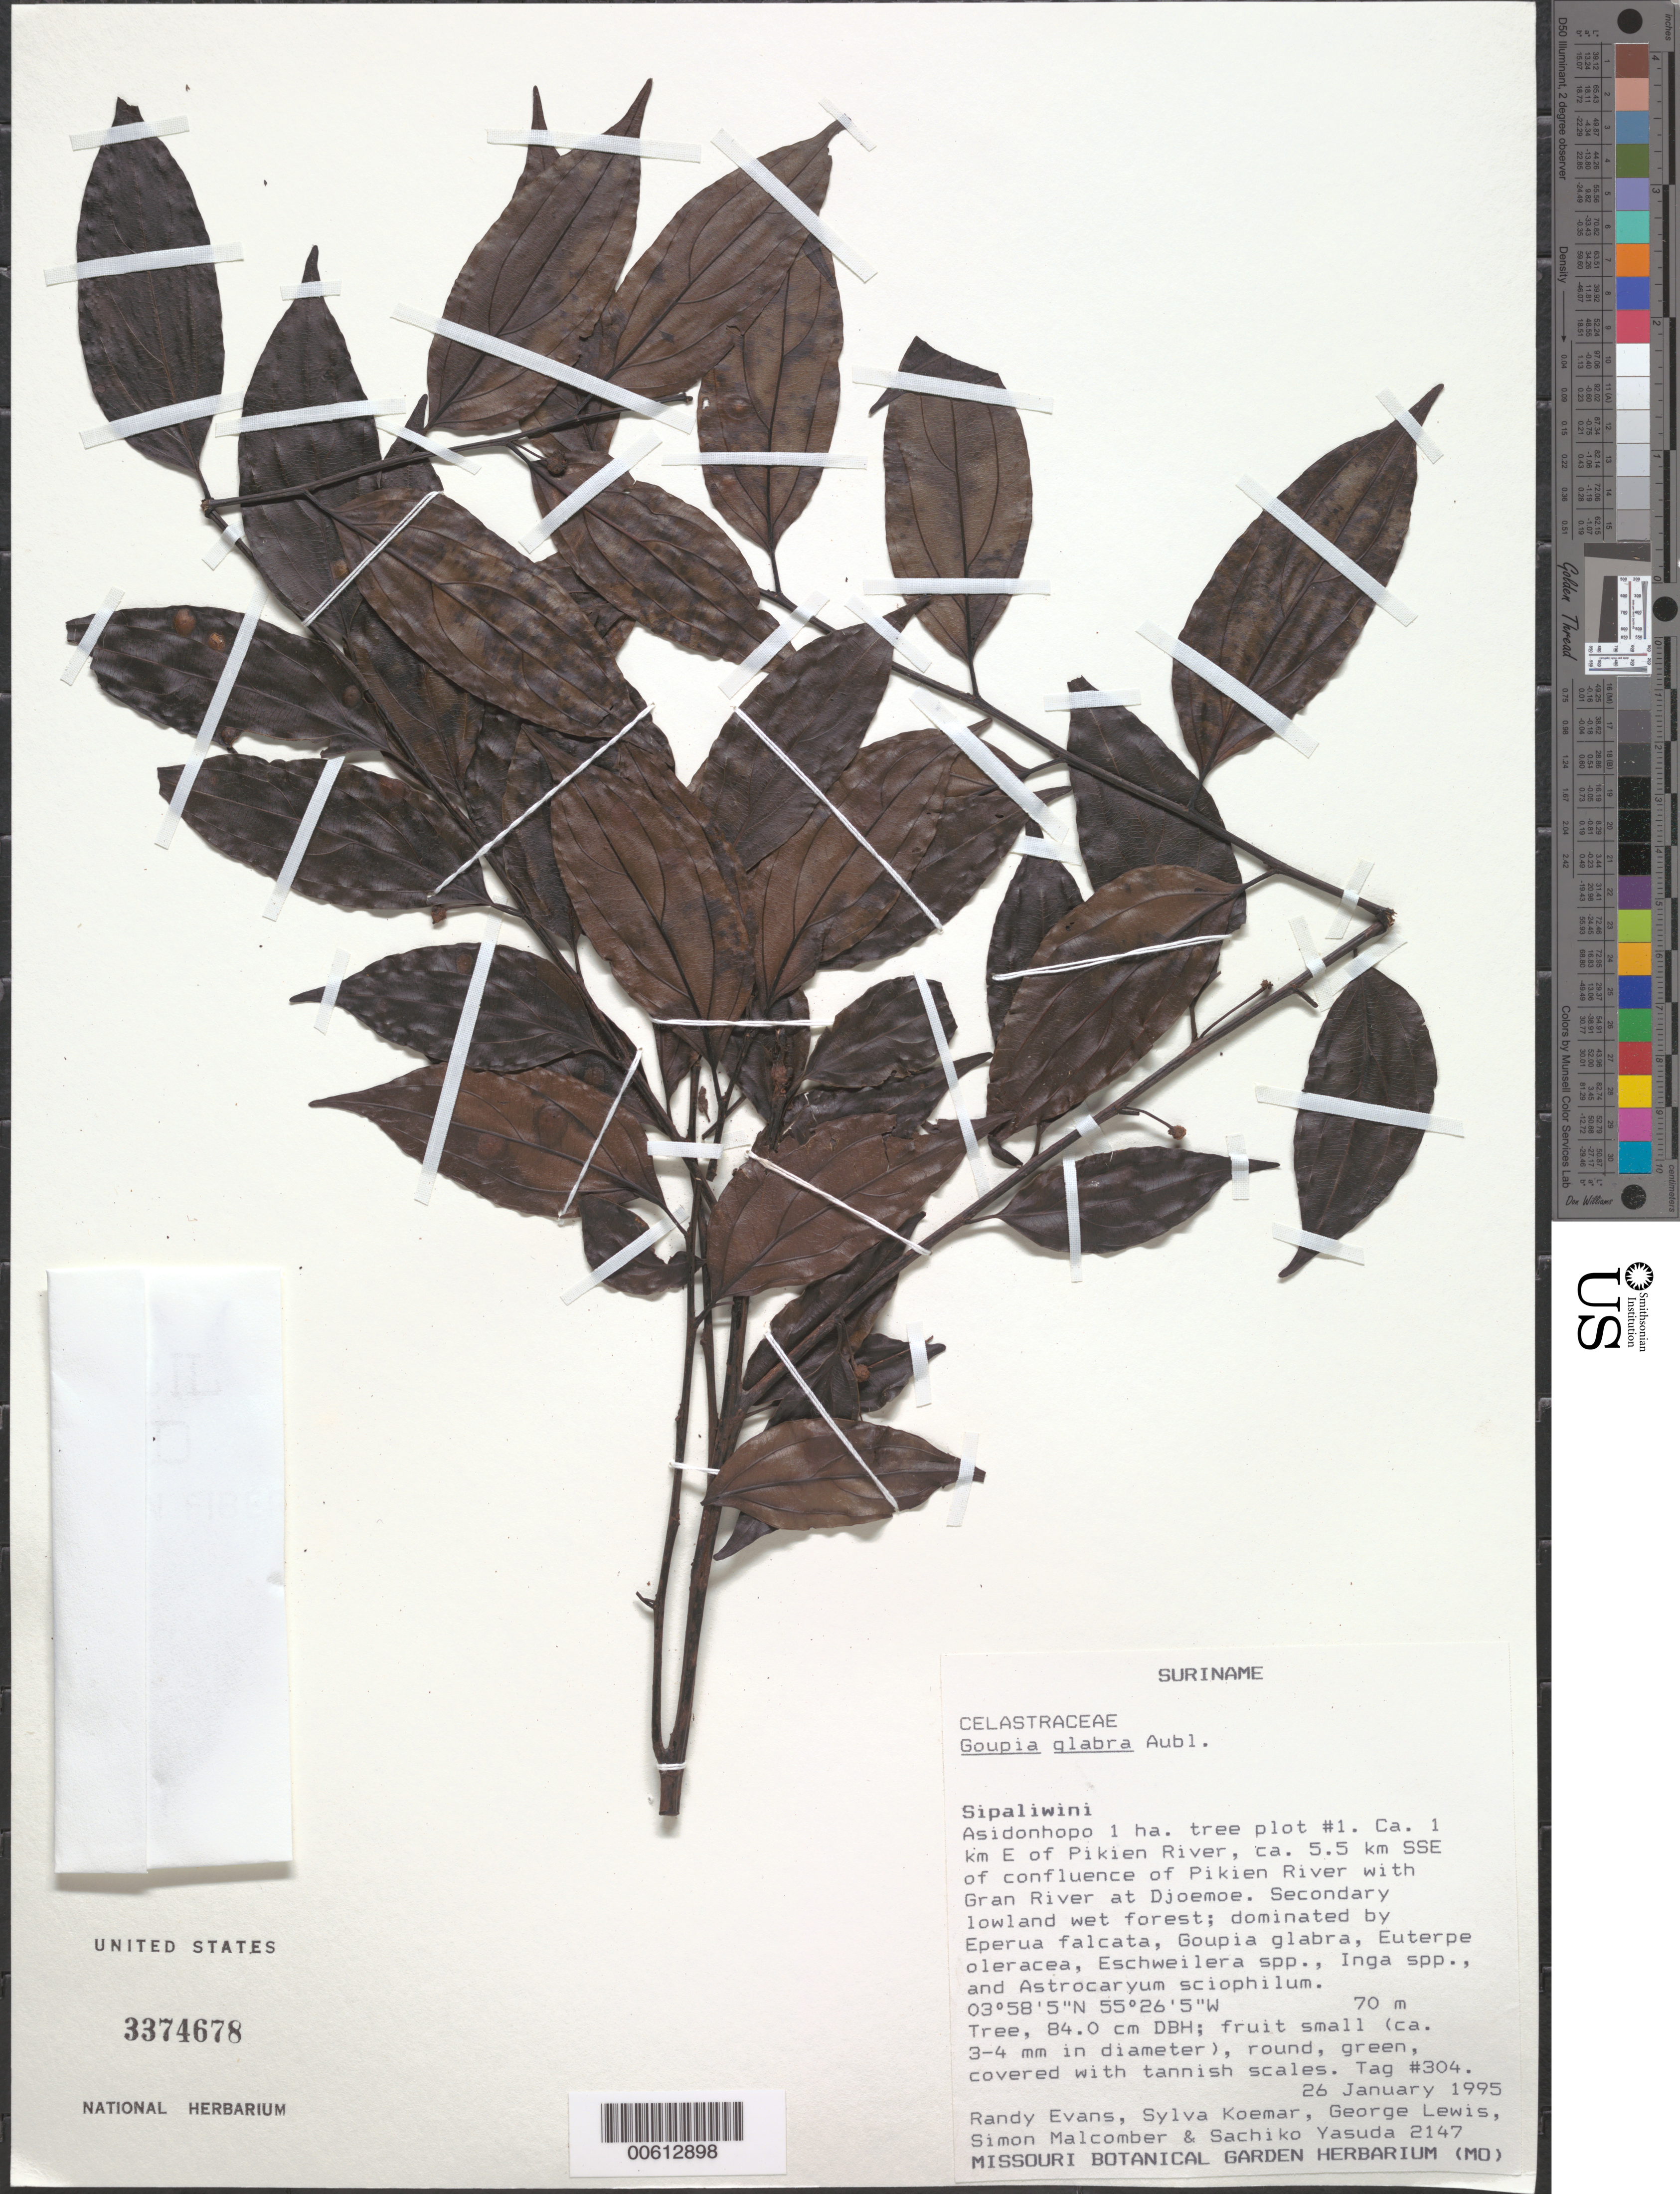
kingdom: Plantae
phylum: Tracheophyta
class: Magnoliopsida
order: Malpighiales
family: Goupiaceae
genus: Goupia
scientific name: Goupia glabra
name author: Aubl.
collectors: R. Evans, S. Koemar, G. Lewis, S. T. Malcomber & S. Yasuda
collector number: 2147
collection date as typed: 26-Jan-95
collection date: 1995-01-26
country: Suriname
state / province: Sipaliwini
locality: Asidonhopo, 1 km E of Pikien R., 5.5 km SSE of confl. of Pikien R. & Gran R. at Djoemoe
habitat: Secondary lowland wet forest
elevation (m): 70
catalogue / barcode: US 3374678